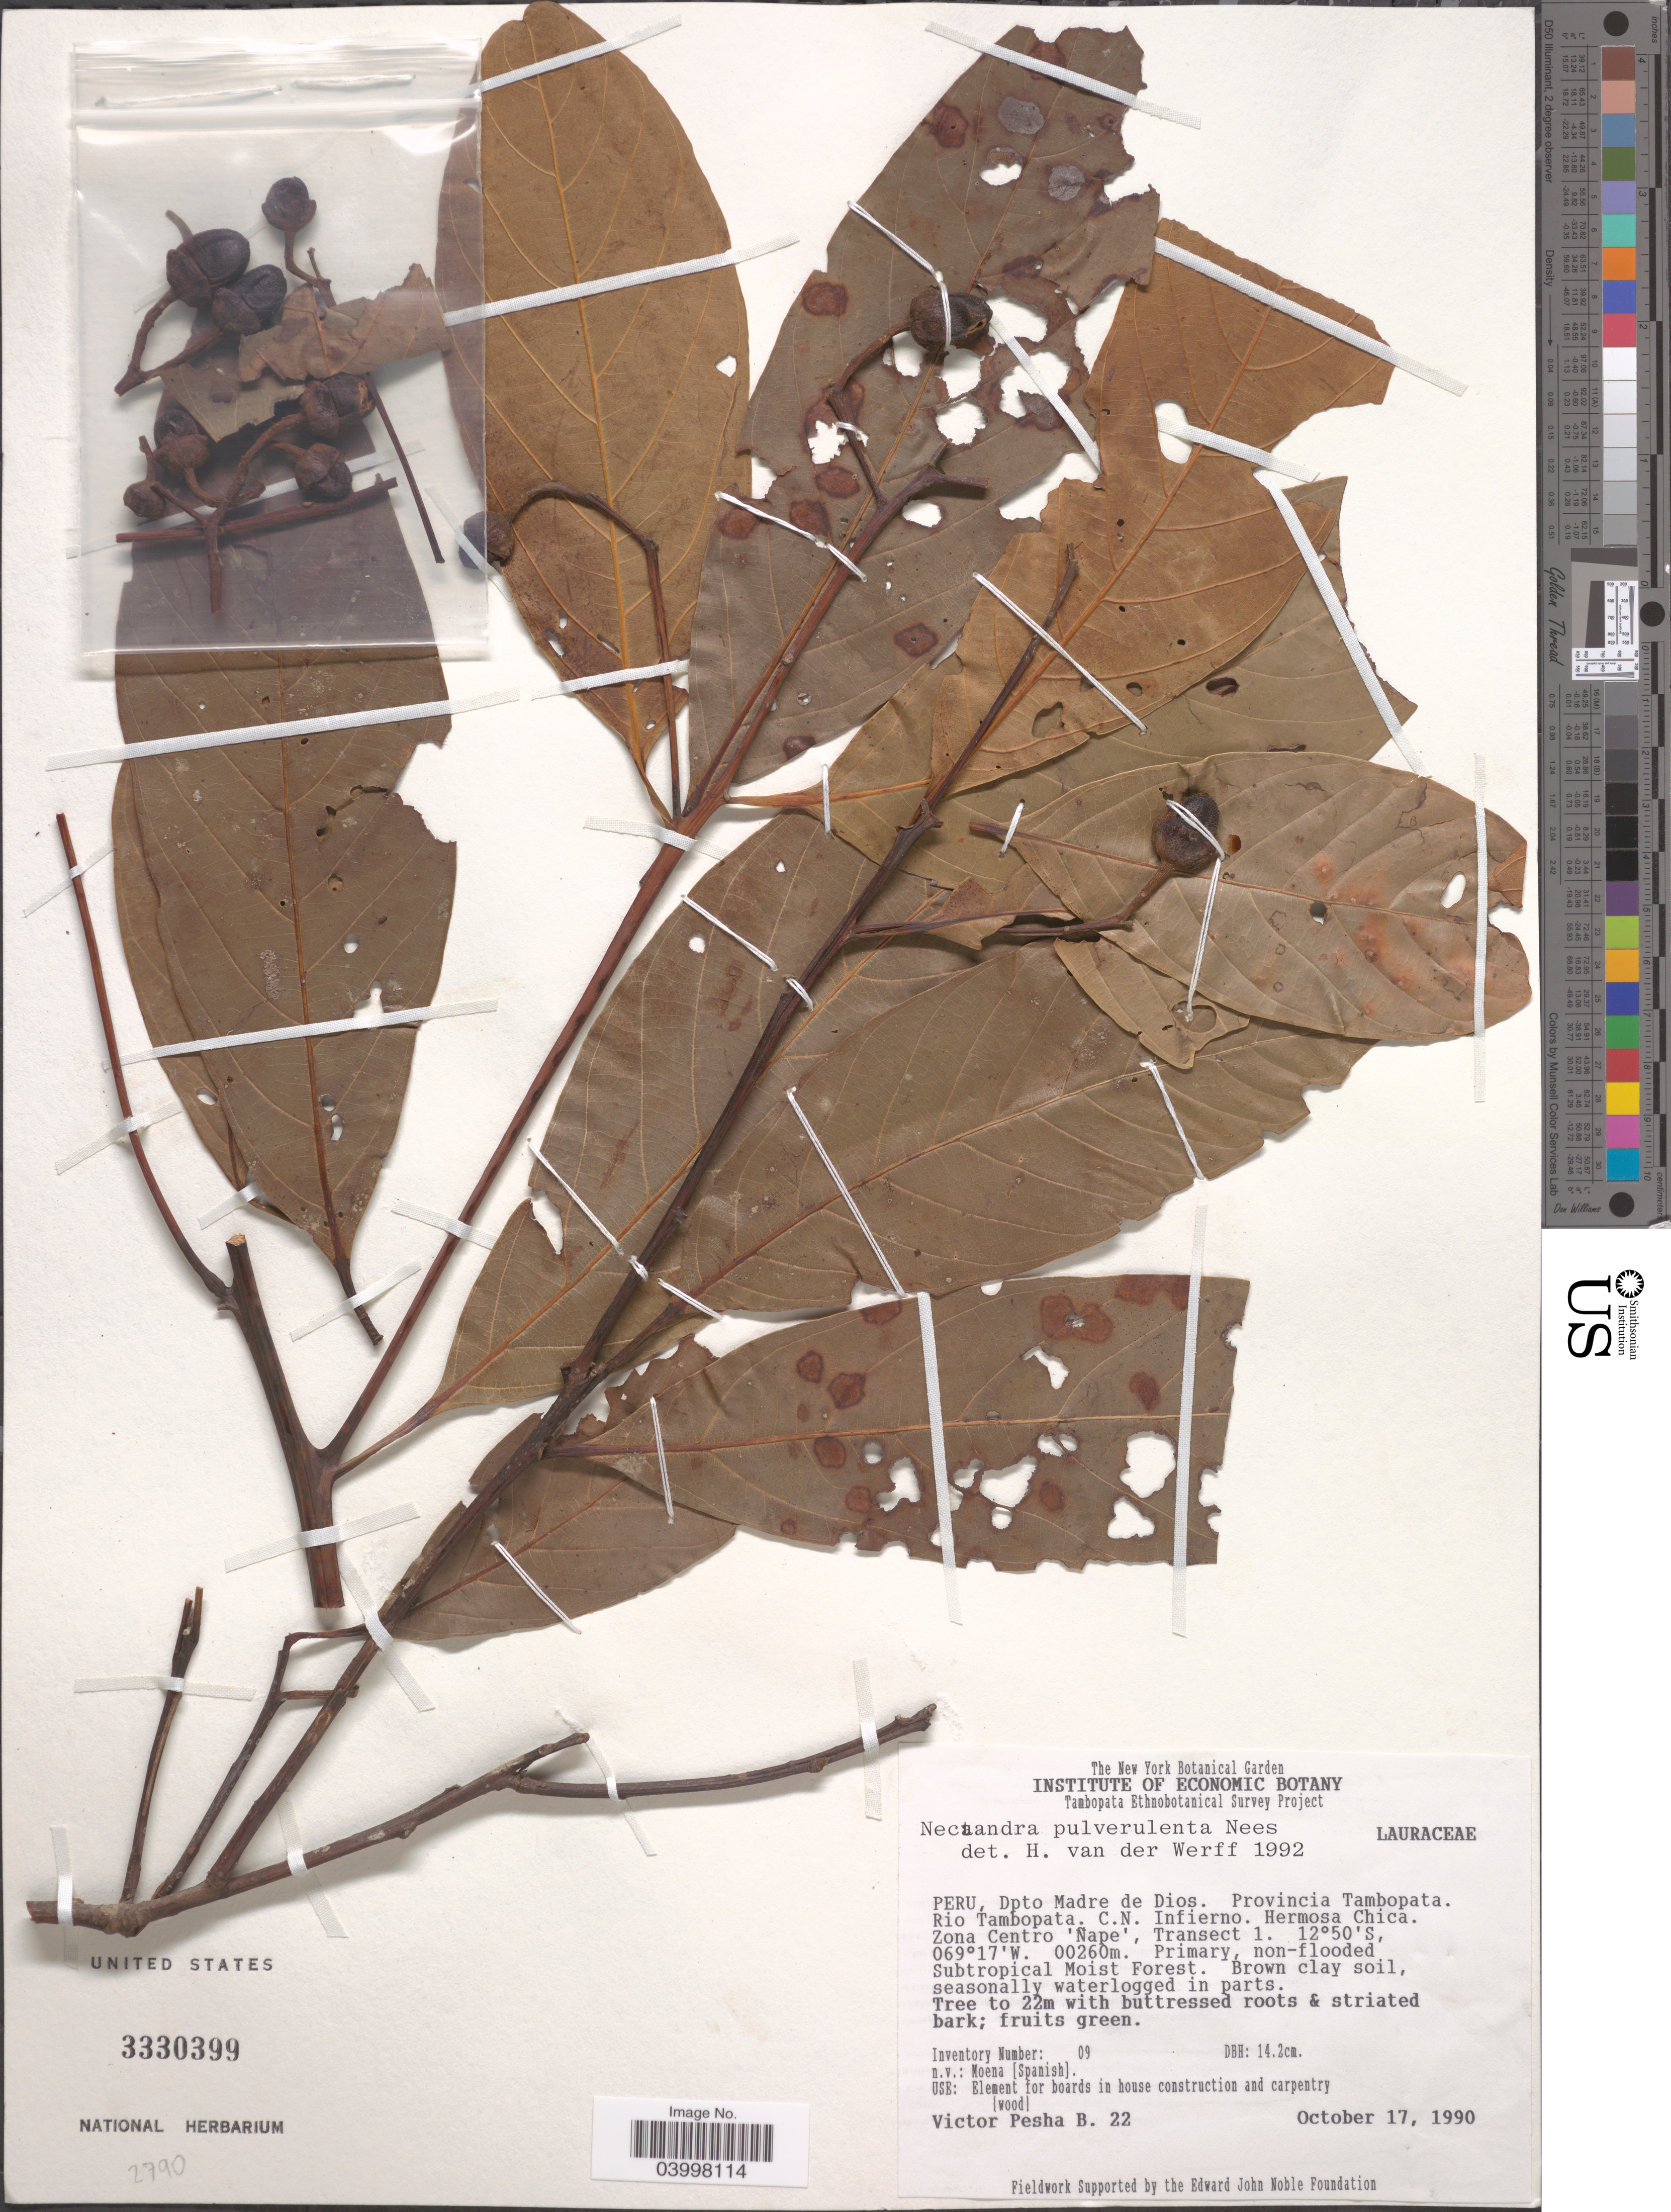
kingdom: Plantae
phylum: Tracheophyta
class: Magnoliopsida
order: Laurales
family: Lauraceae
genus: Nectandra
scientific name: Nectandra pulverulenta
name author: Nees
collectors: V. Pesha B.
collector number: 22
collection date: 1990-10-17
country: Peru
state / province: Madre de Dios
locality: Dpto Madre de Dios. Provincia Tambopata. Rio Tambopata. C.N. Infierno. Hermosa Chica. Zona Centro 'Nape', Transect 1.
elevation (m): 260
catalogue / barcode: US 3330399